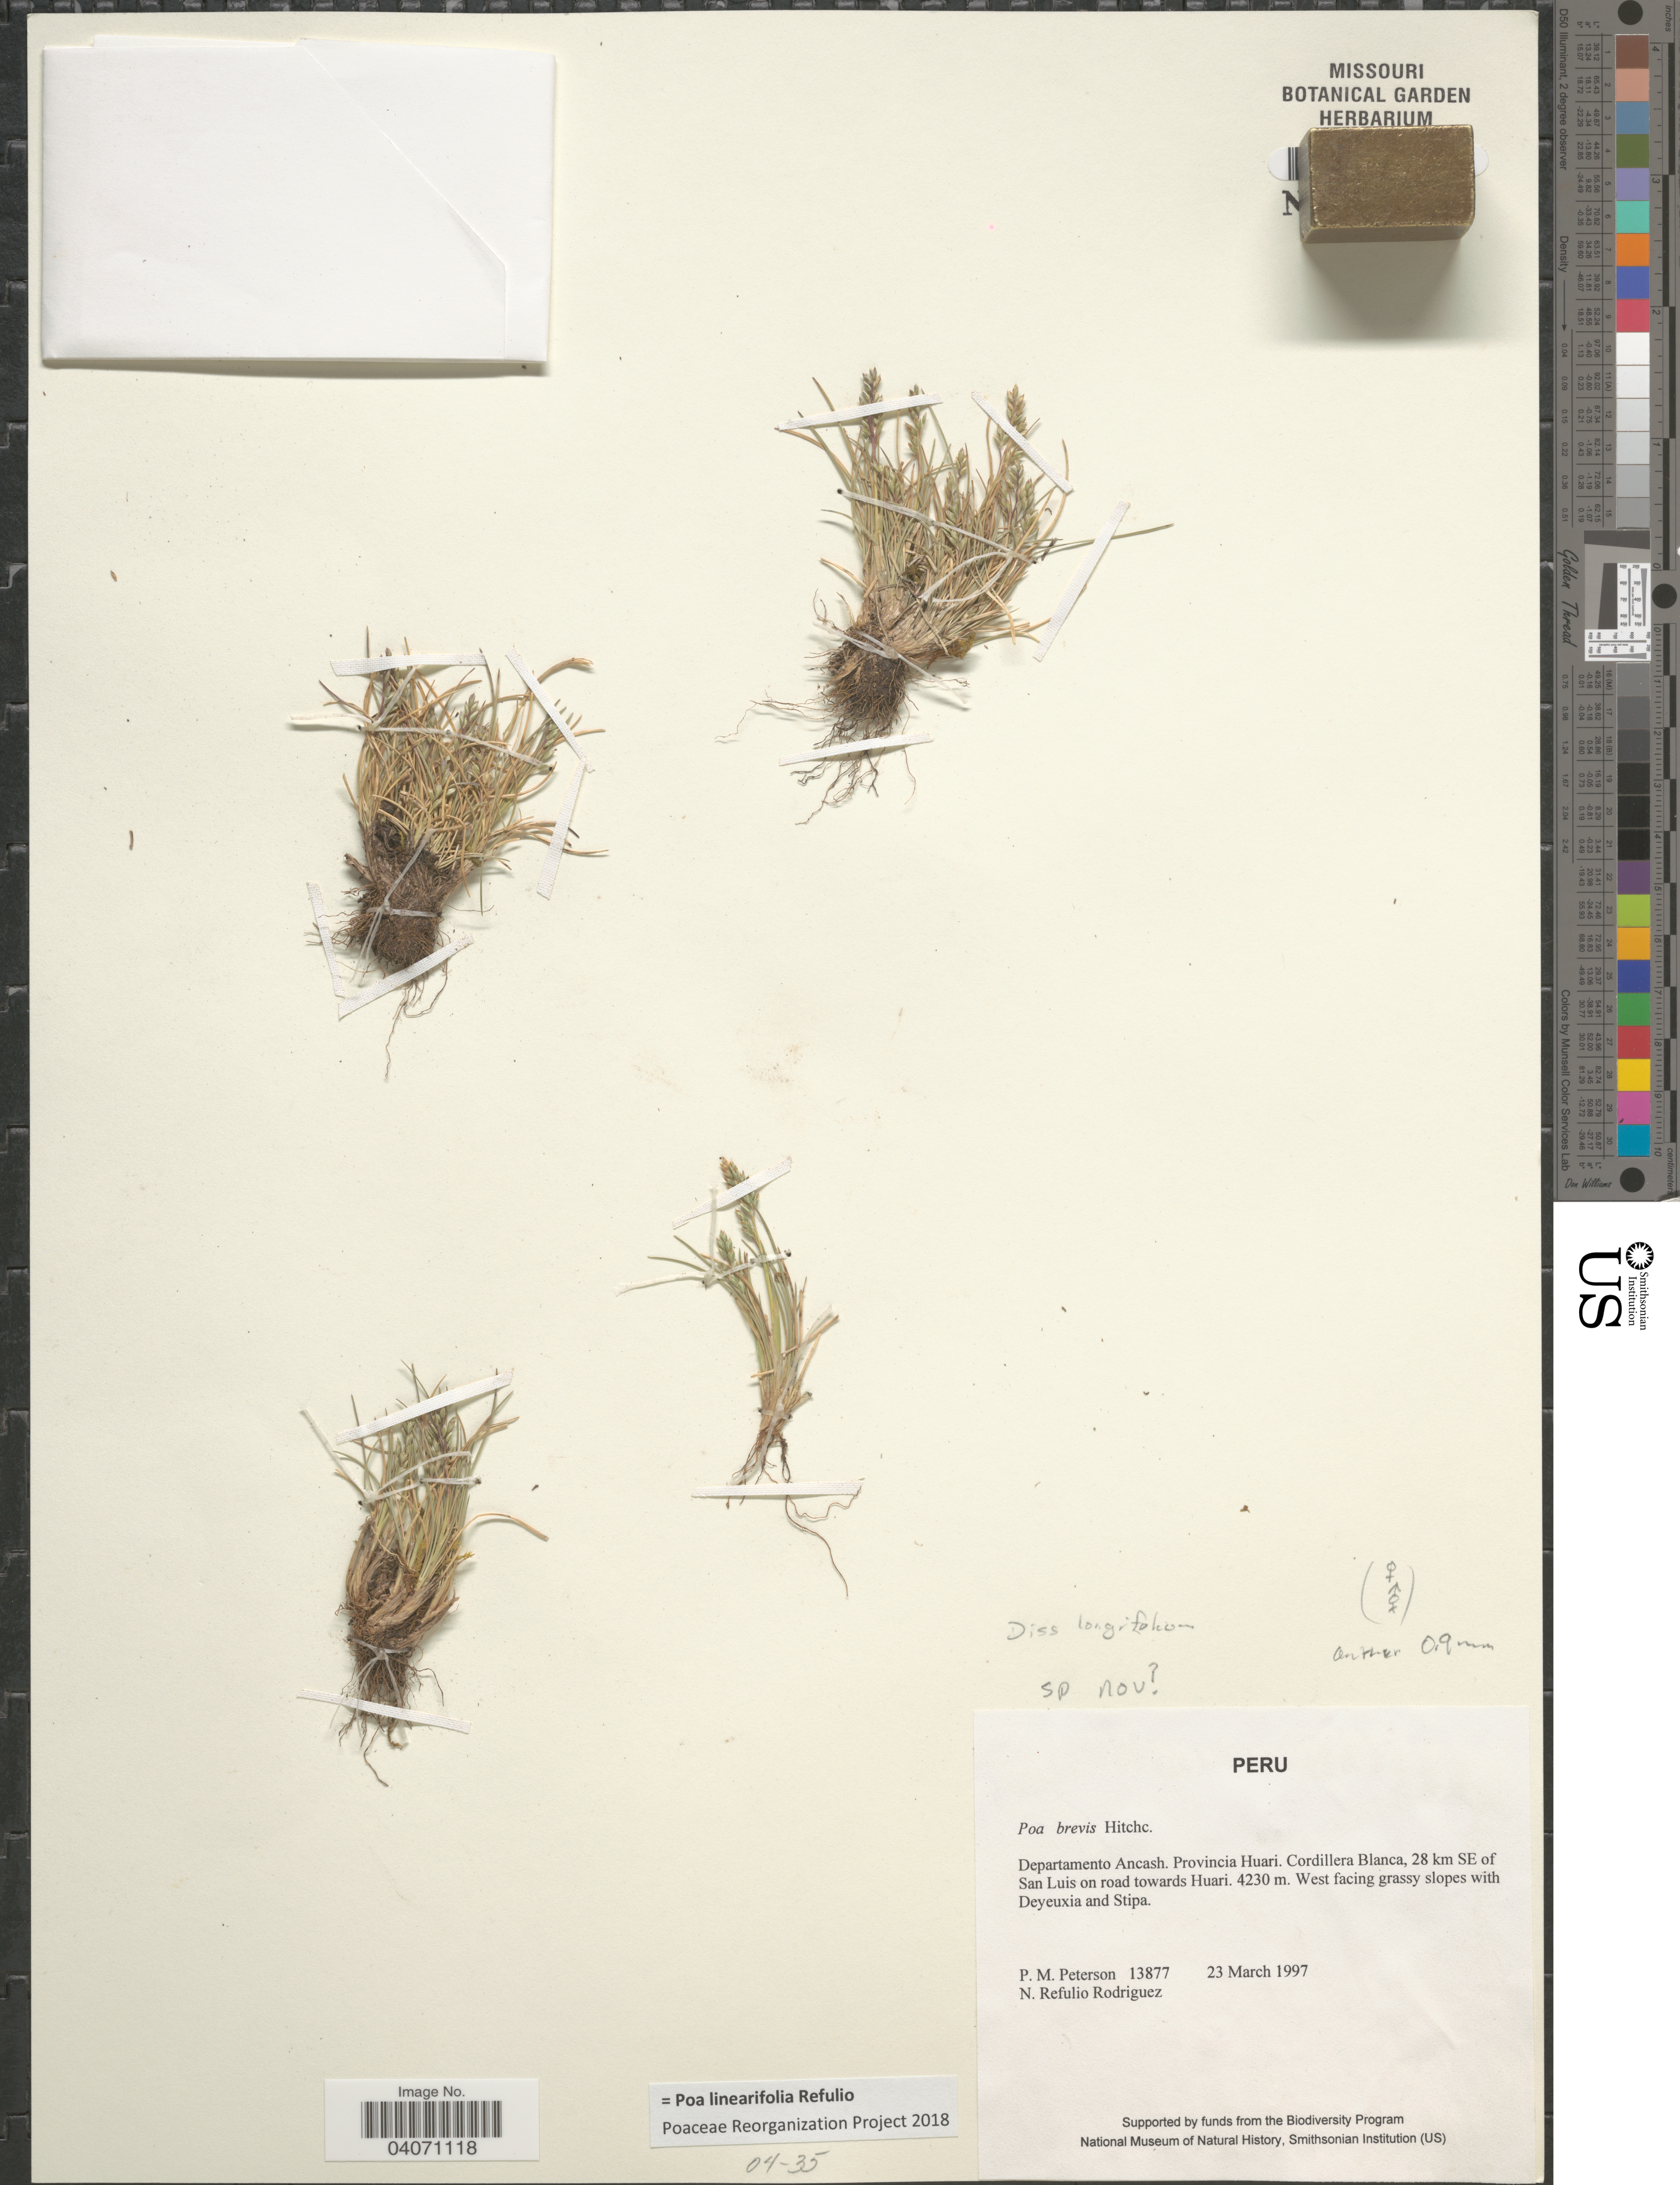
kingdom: Plantae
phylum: Tracheophyta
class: Liliopsida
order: Poales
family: Poaceae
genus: Poa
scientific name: Poa linearifolia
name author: Refulio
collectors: P. M. Peterson & N. Refulio-Rodríguez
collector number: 13877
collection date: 1997-03-23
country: Peru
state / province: Ancash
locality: Departamento Ancash. Provincia Huari. Cordillera Blanca, 28 km SE of San Luis on road towards Huari. West facing grassy slopes.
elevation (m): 4230